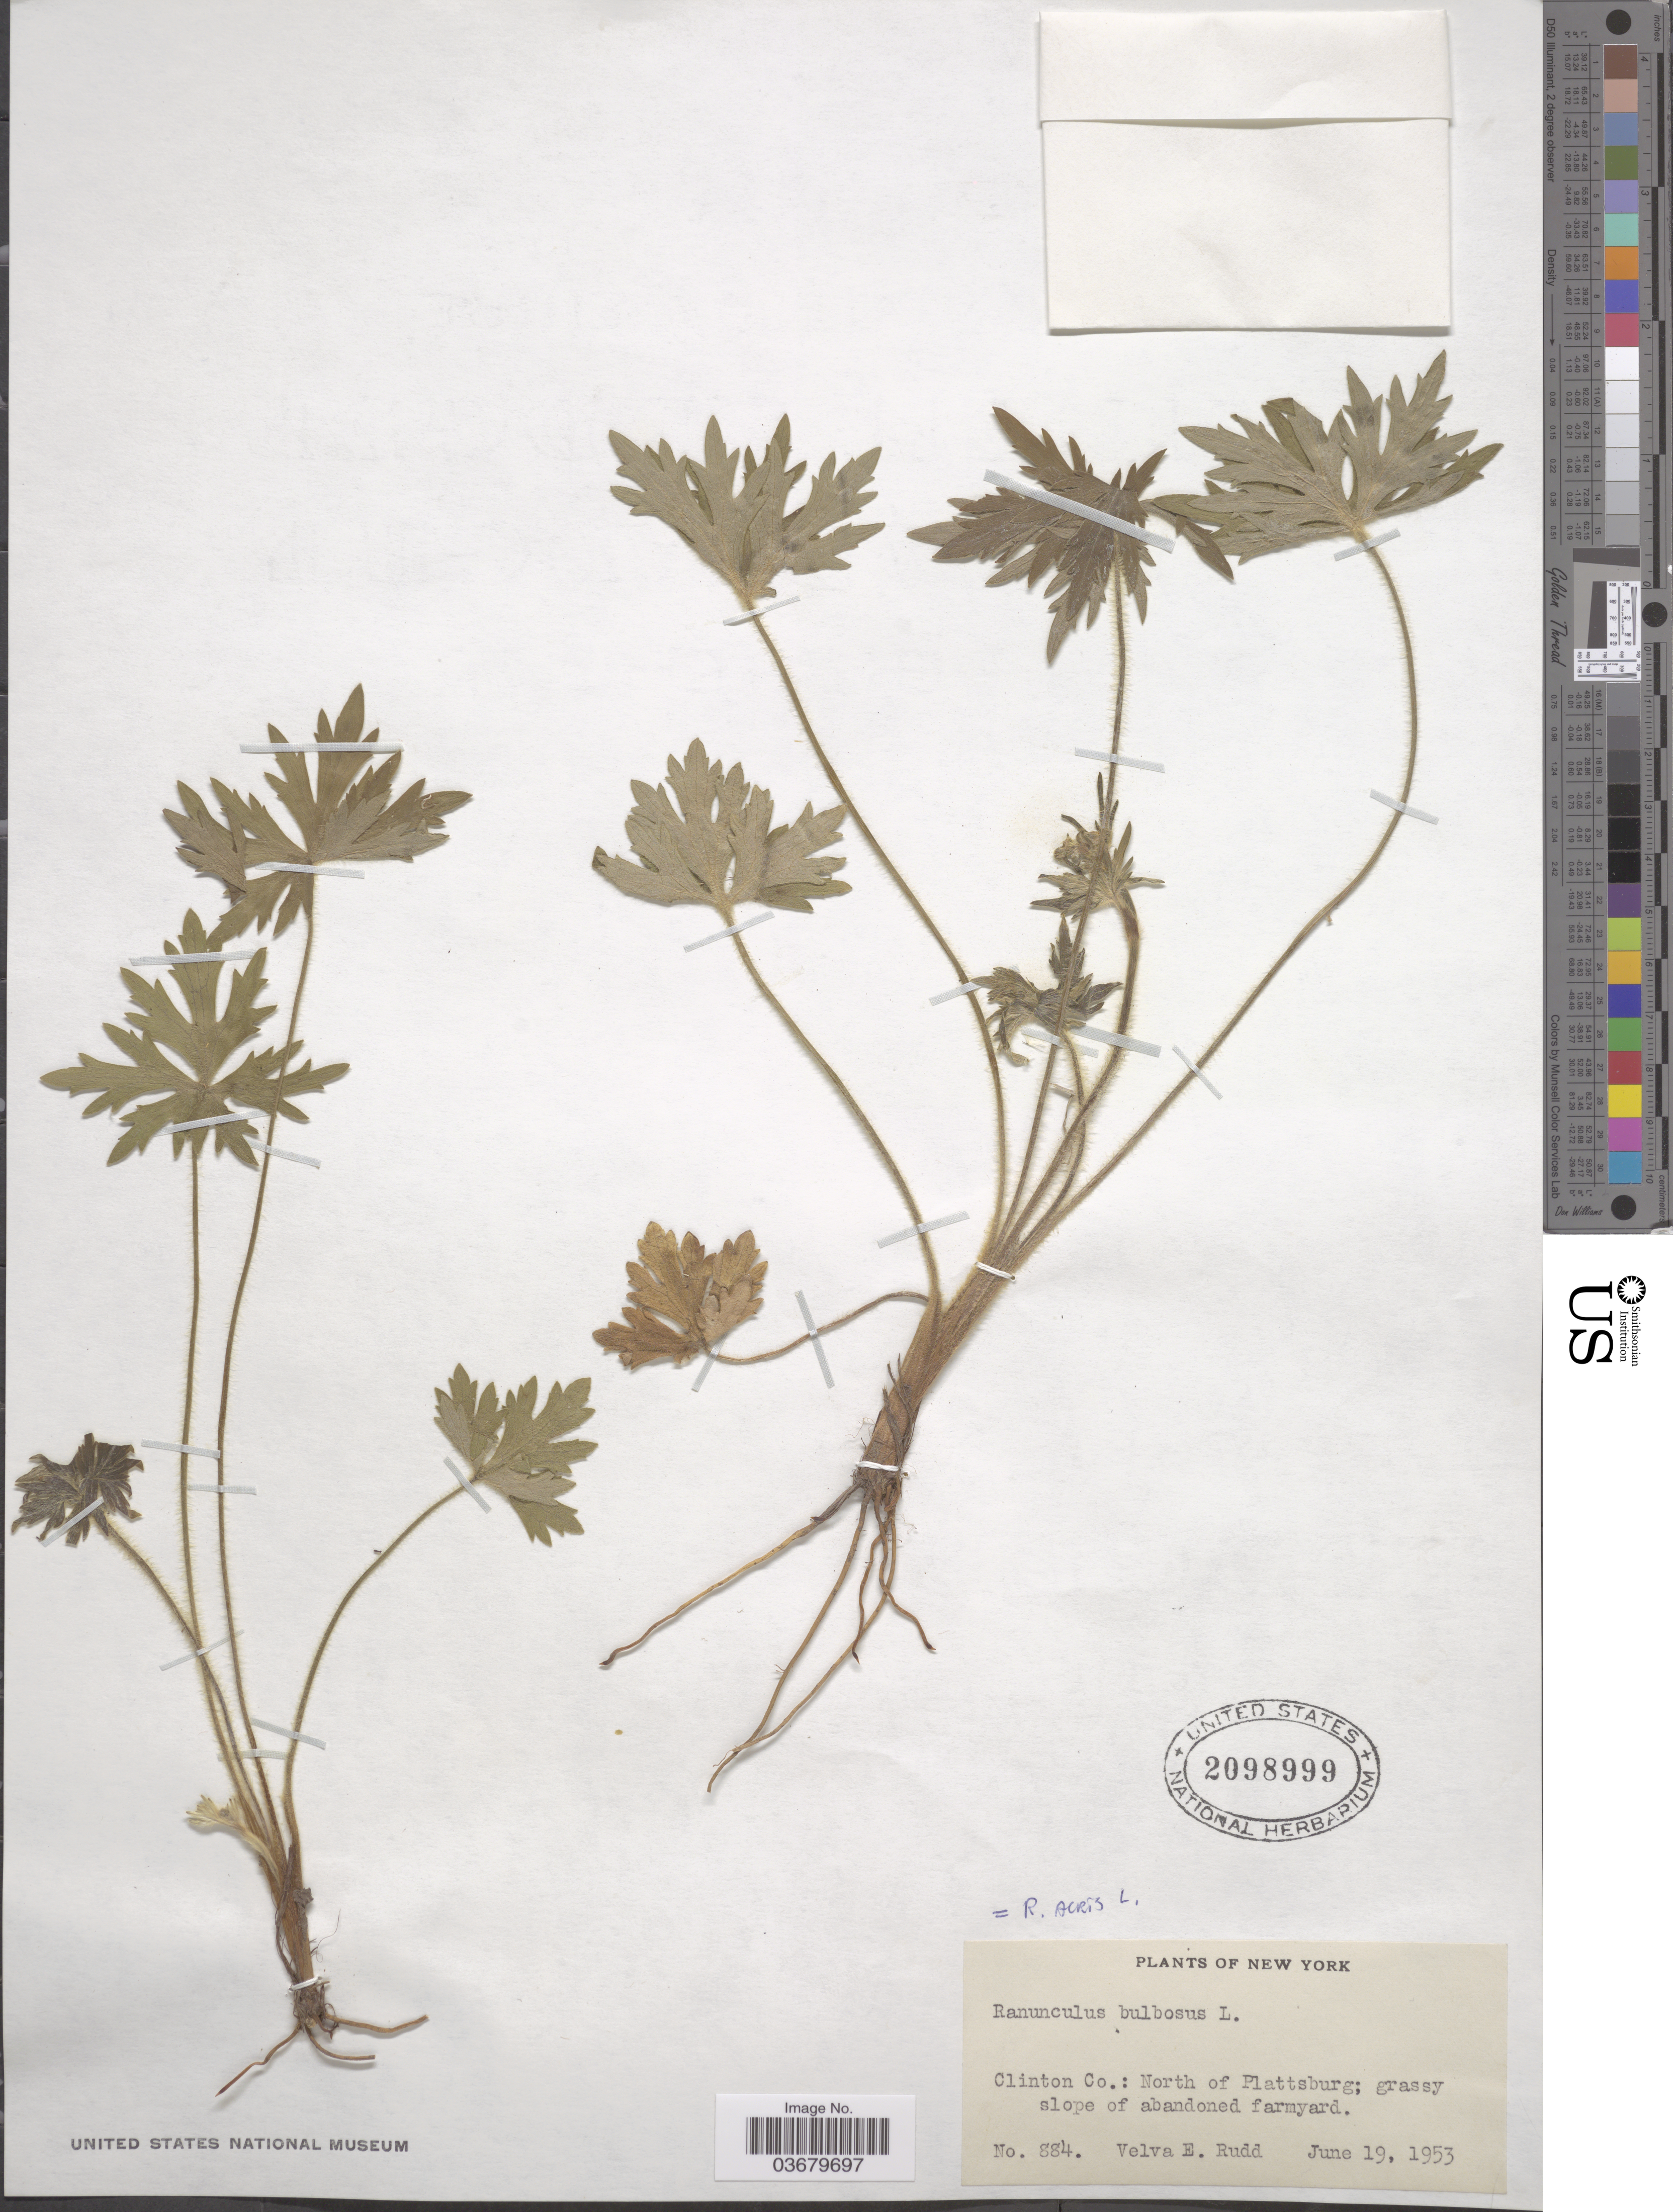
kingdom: Plantae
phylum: Tracheophyta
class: Magnoliopsida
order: Ranunculales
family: Ranunculaceae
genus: Ranunculus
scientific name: Ranunculus acris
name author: L.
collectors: V. E. Rudd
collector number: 884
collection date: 1953-06-19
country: United States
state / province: New York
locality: Clinton Co.: North of Plattsburg.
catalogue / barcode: US 2098999